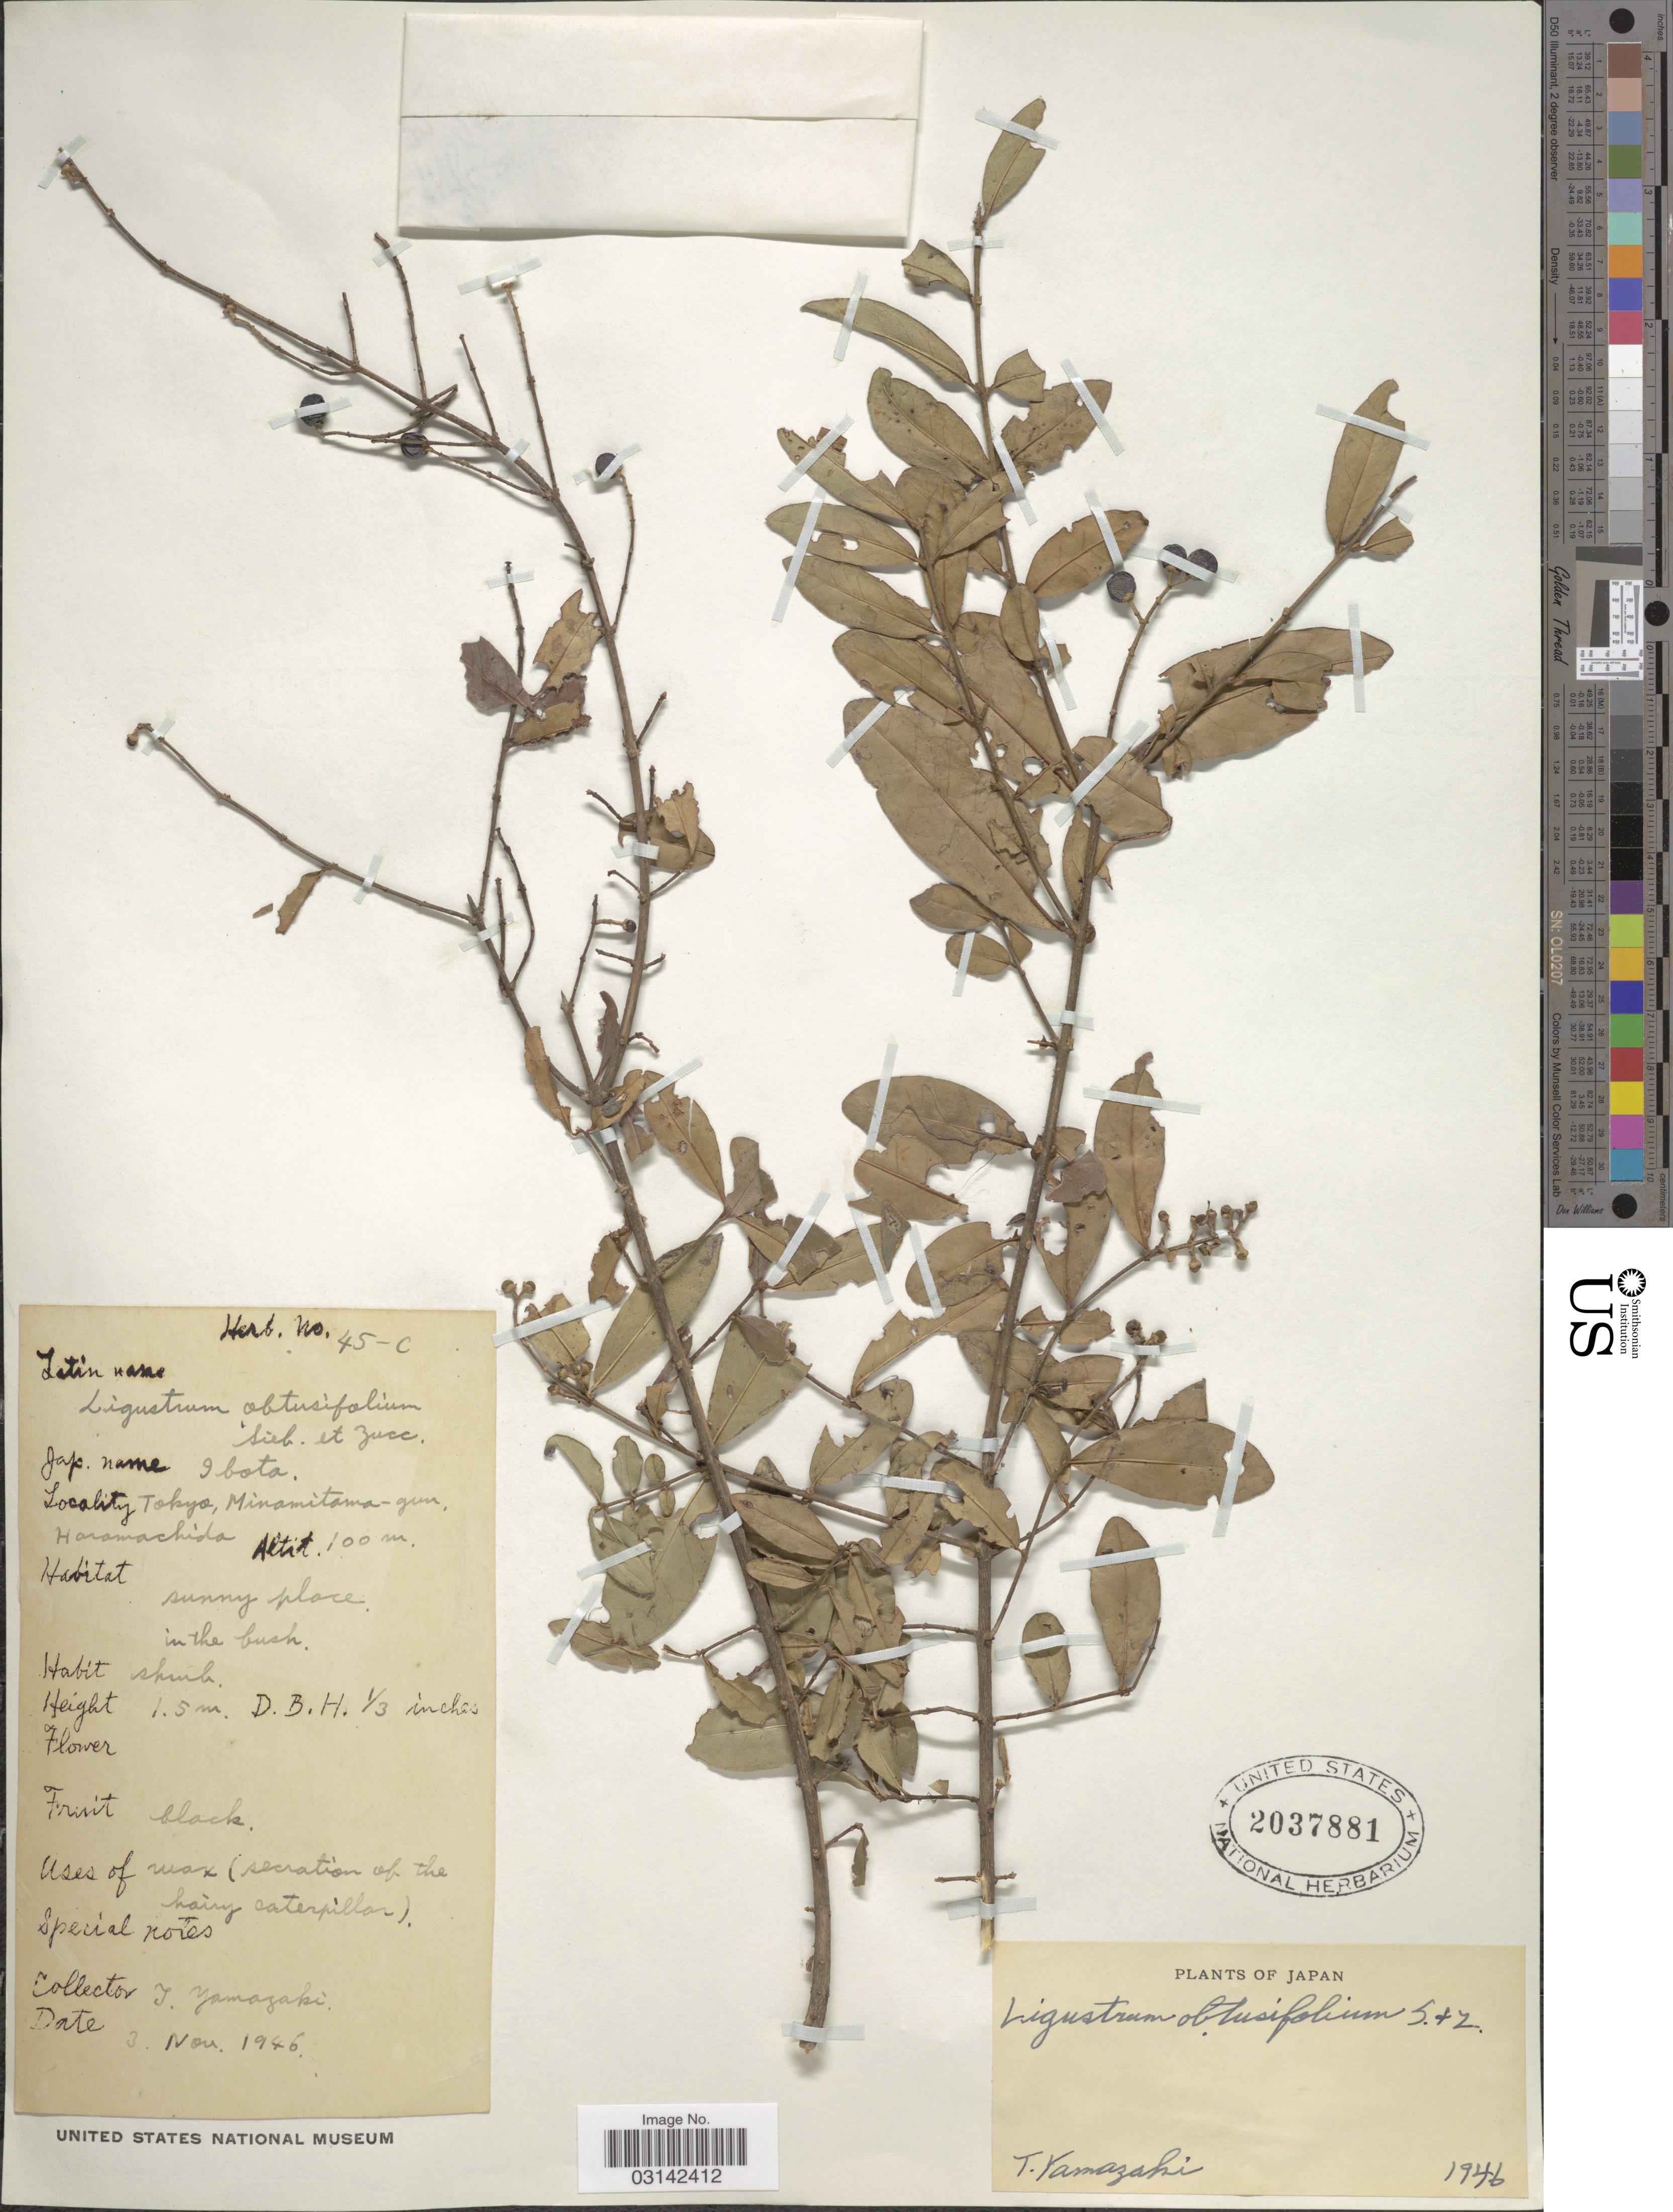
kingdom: Plantae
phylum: Tracheophyta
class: Magnoliopsida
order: Lamiales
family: Oleaceae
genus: Ligustrum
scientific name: Ligustrum ibota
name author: Siebold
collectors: T. Yamazaki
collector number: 45-C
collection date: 1946-11-03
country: Japan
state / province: Tokyo, Federal City of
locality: Minamitama-gun, Haramachida.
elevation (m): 100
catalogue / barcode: US 2037881